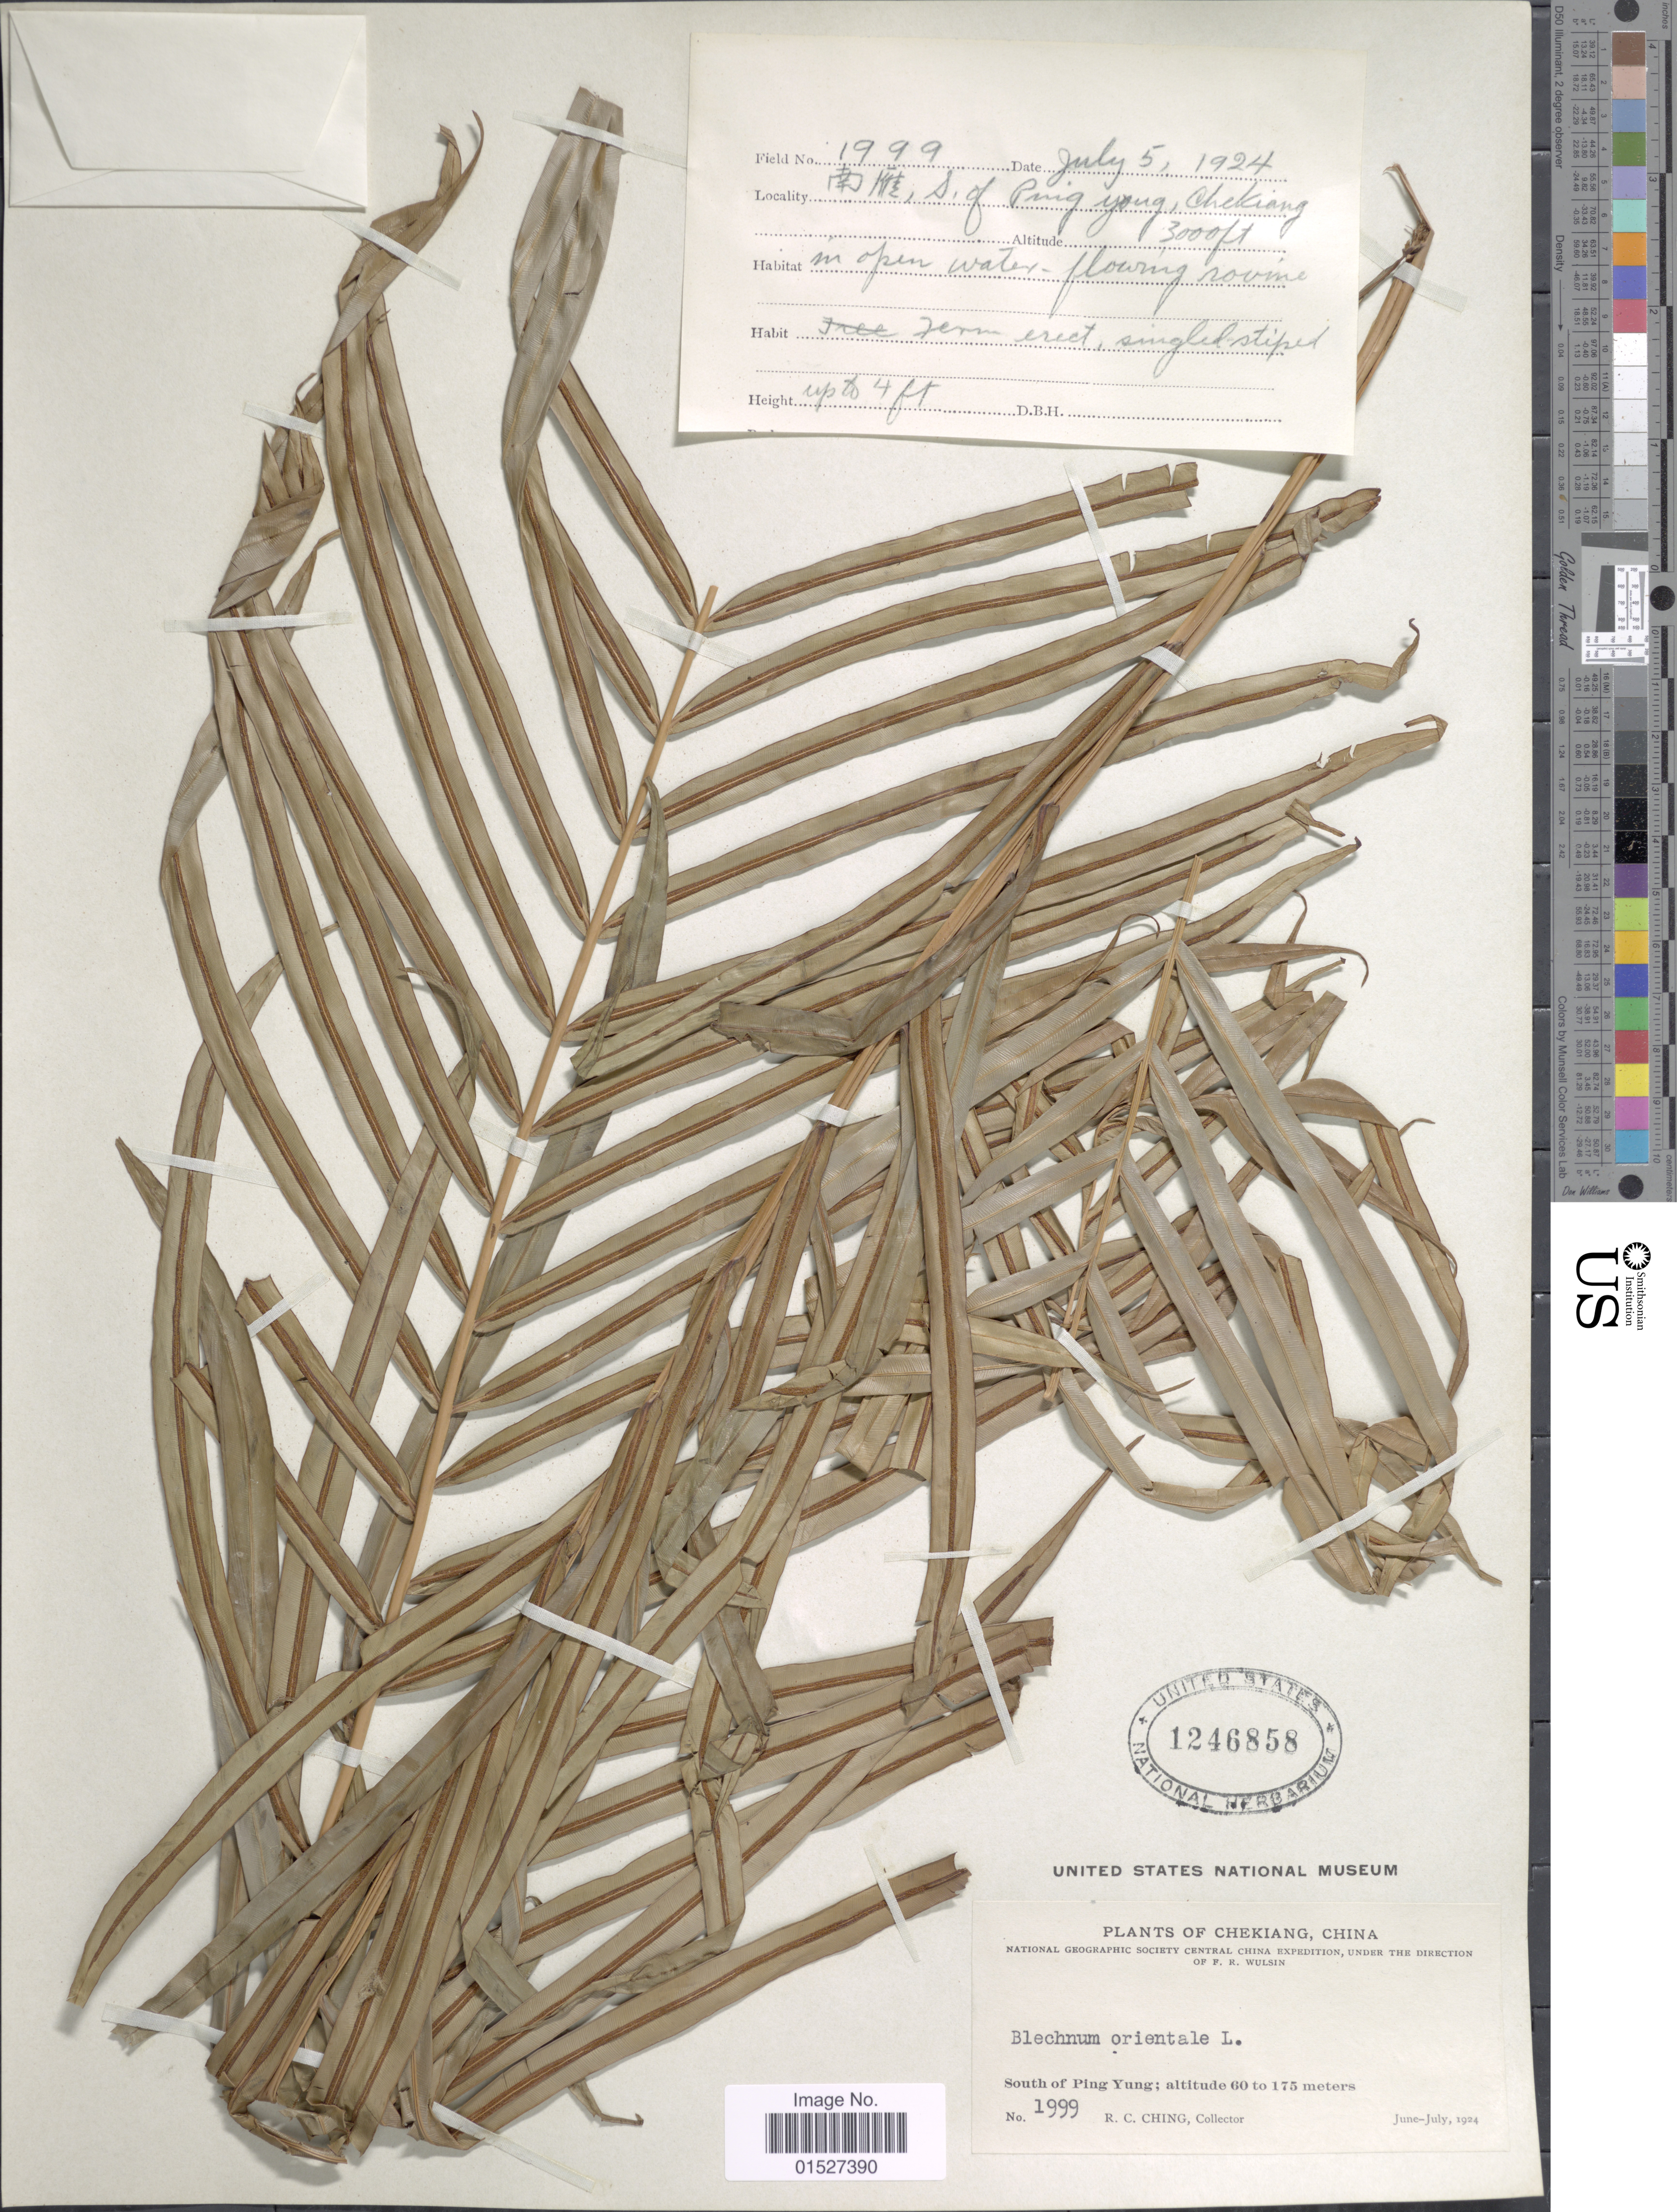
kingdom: Plantae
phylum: Tracheophyta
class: Polypodiopsida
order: Polypodiales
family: Blechnaceae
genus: Blechnum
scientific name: Blechnum orientale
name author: L.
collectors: R. C. Ching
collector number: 1999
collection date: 1924-06/1924-07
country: China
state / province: Zhejiang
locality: Chekiang. South of Ping Yung.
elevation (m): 60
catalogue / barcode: US 1246858